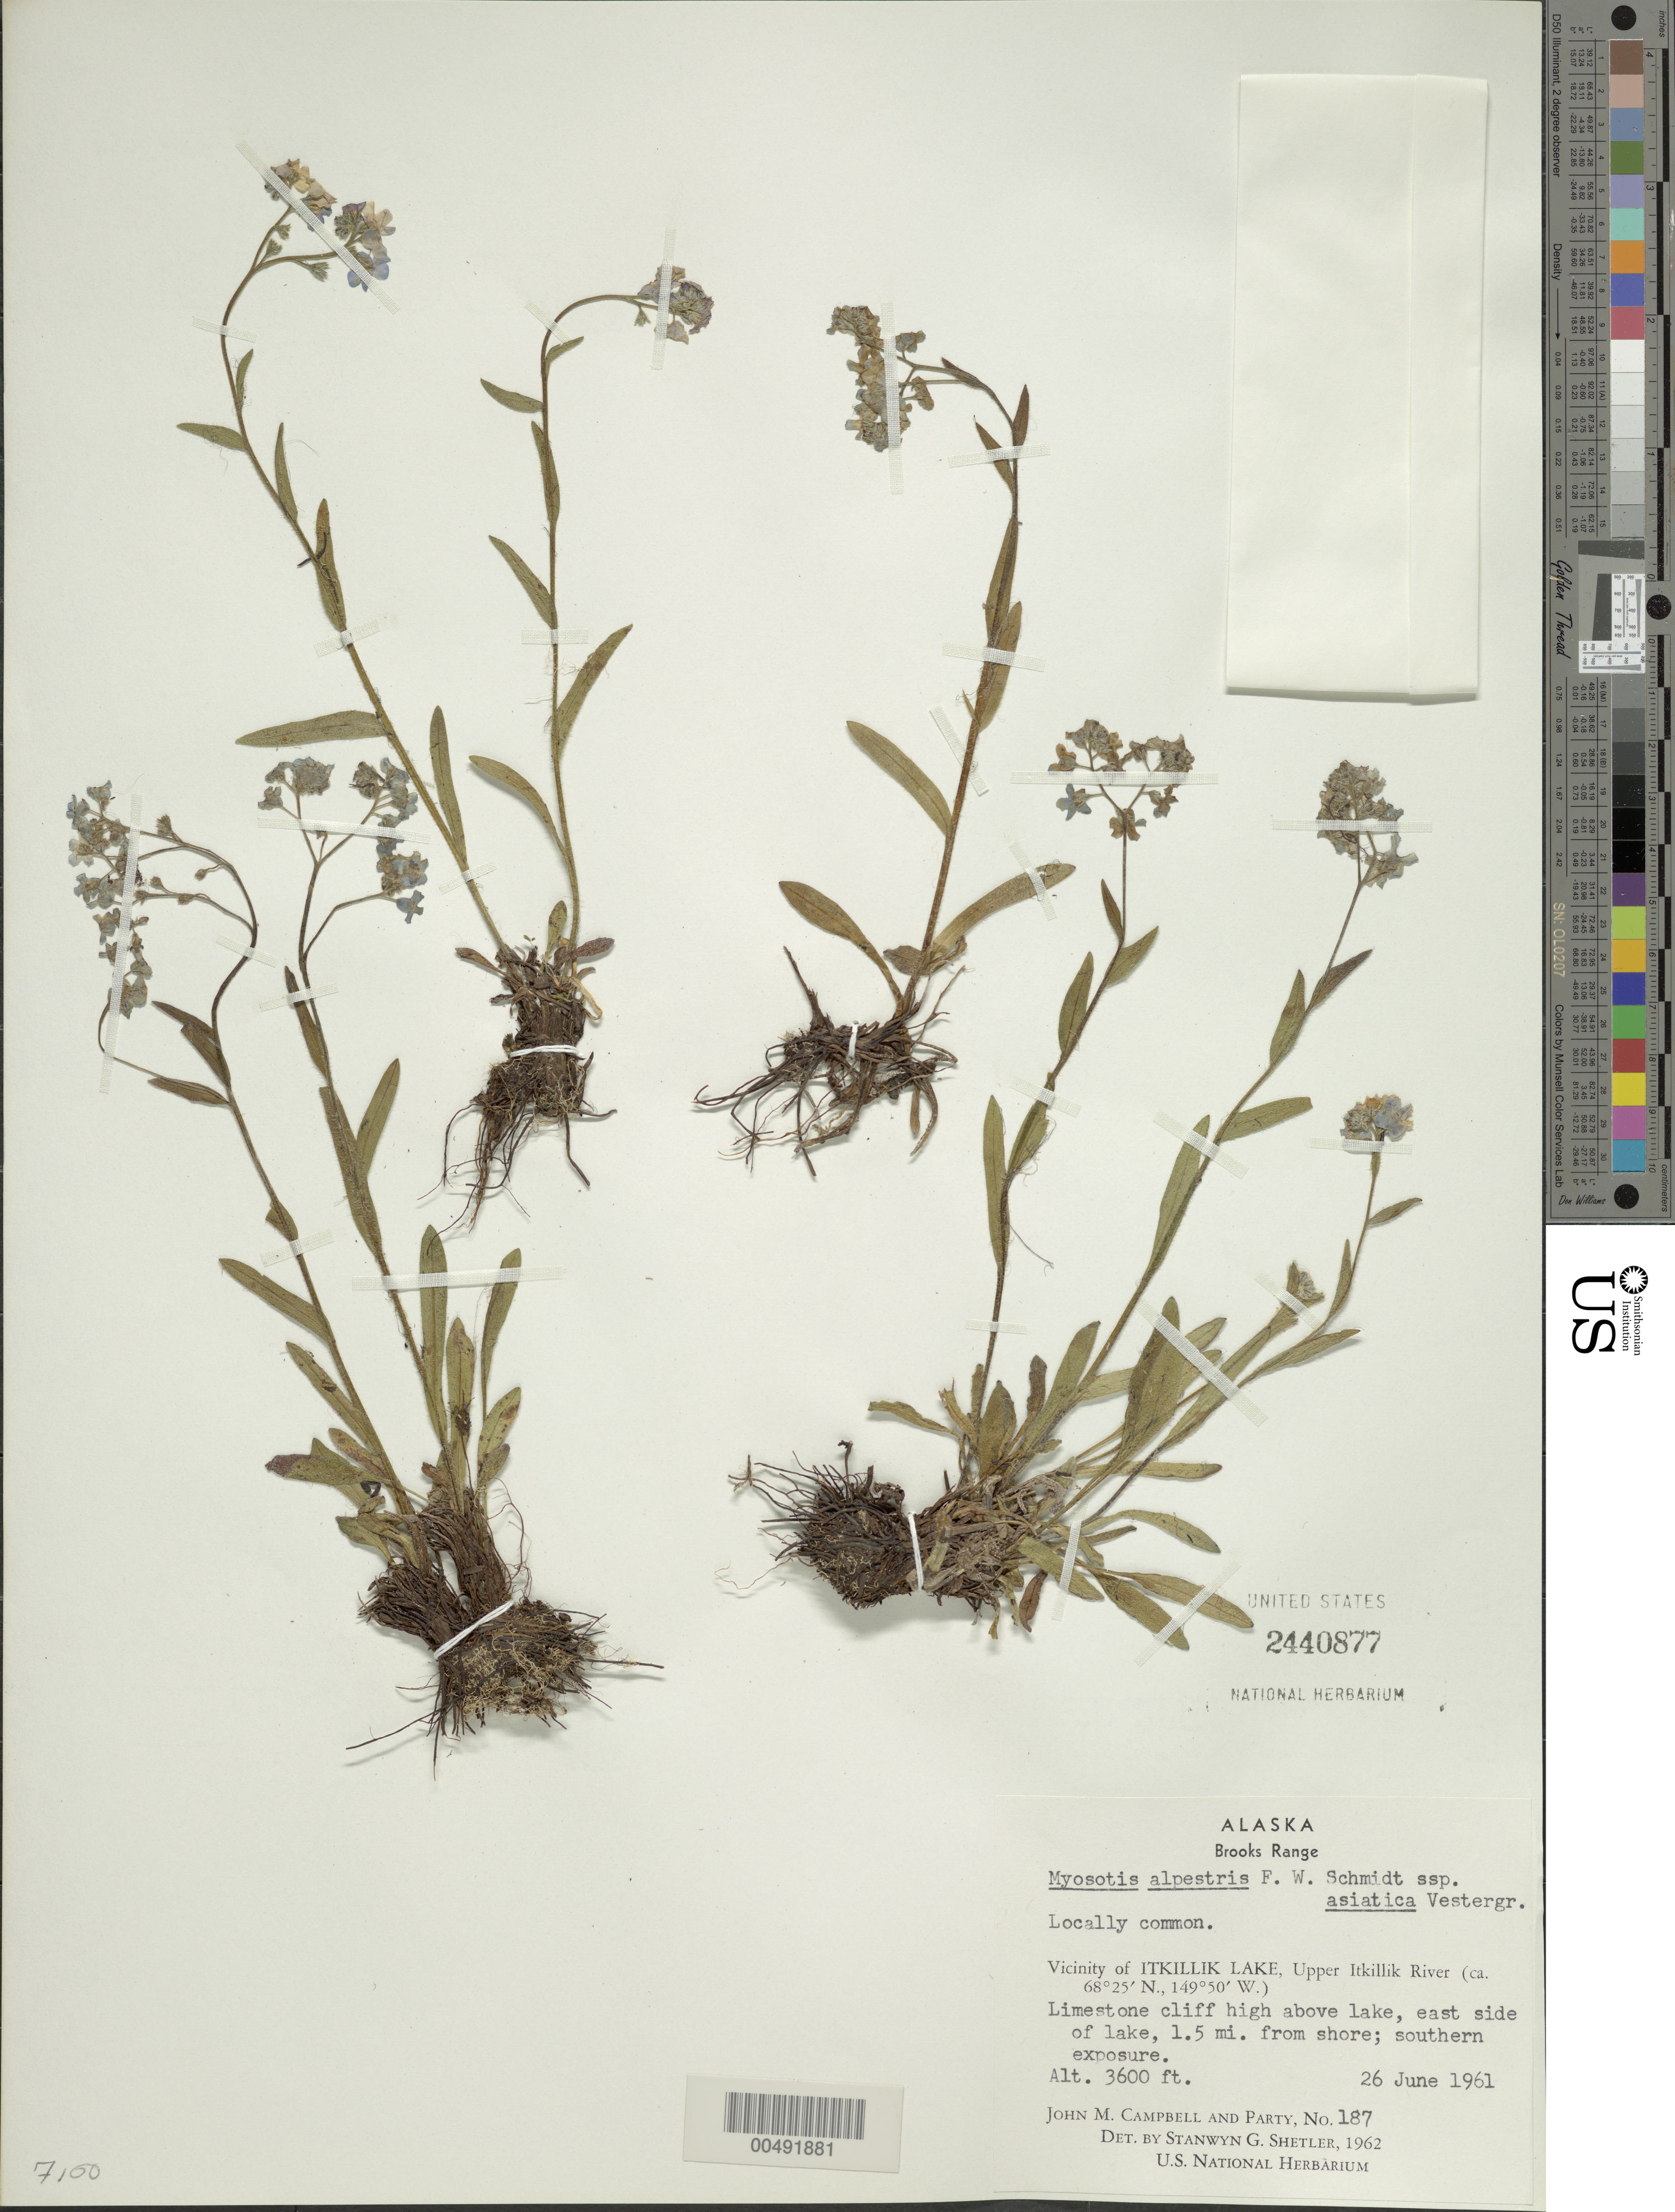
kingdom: Plantae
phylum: Tracheophyta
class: Magnoliopsida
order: Boraginales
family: Boraginaceae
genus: Myosotis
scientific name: Myosotis alpestris subsp. asiatica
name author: Vestergr.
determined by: Shetler, Stanwyn G., (US), NMNH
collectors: J. M. Campbell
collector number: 187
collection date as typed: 26 Jun 1961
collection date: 1961-06-26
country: United States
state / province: Alaska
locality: Brooks Range, Upper Itkillik River, 1.5 mi. from east shore of Itkillik Lake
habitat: limestone cliff high above lake; southern exposure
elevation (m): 1097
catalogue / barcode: US 2440877